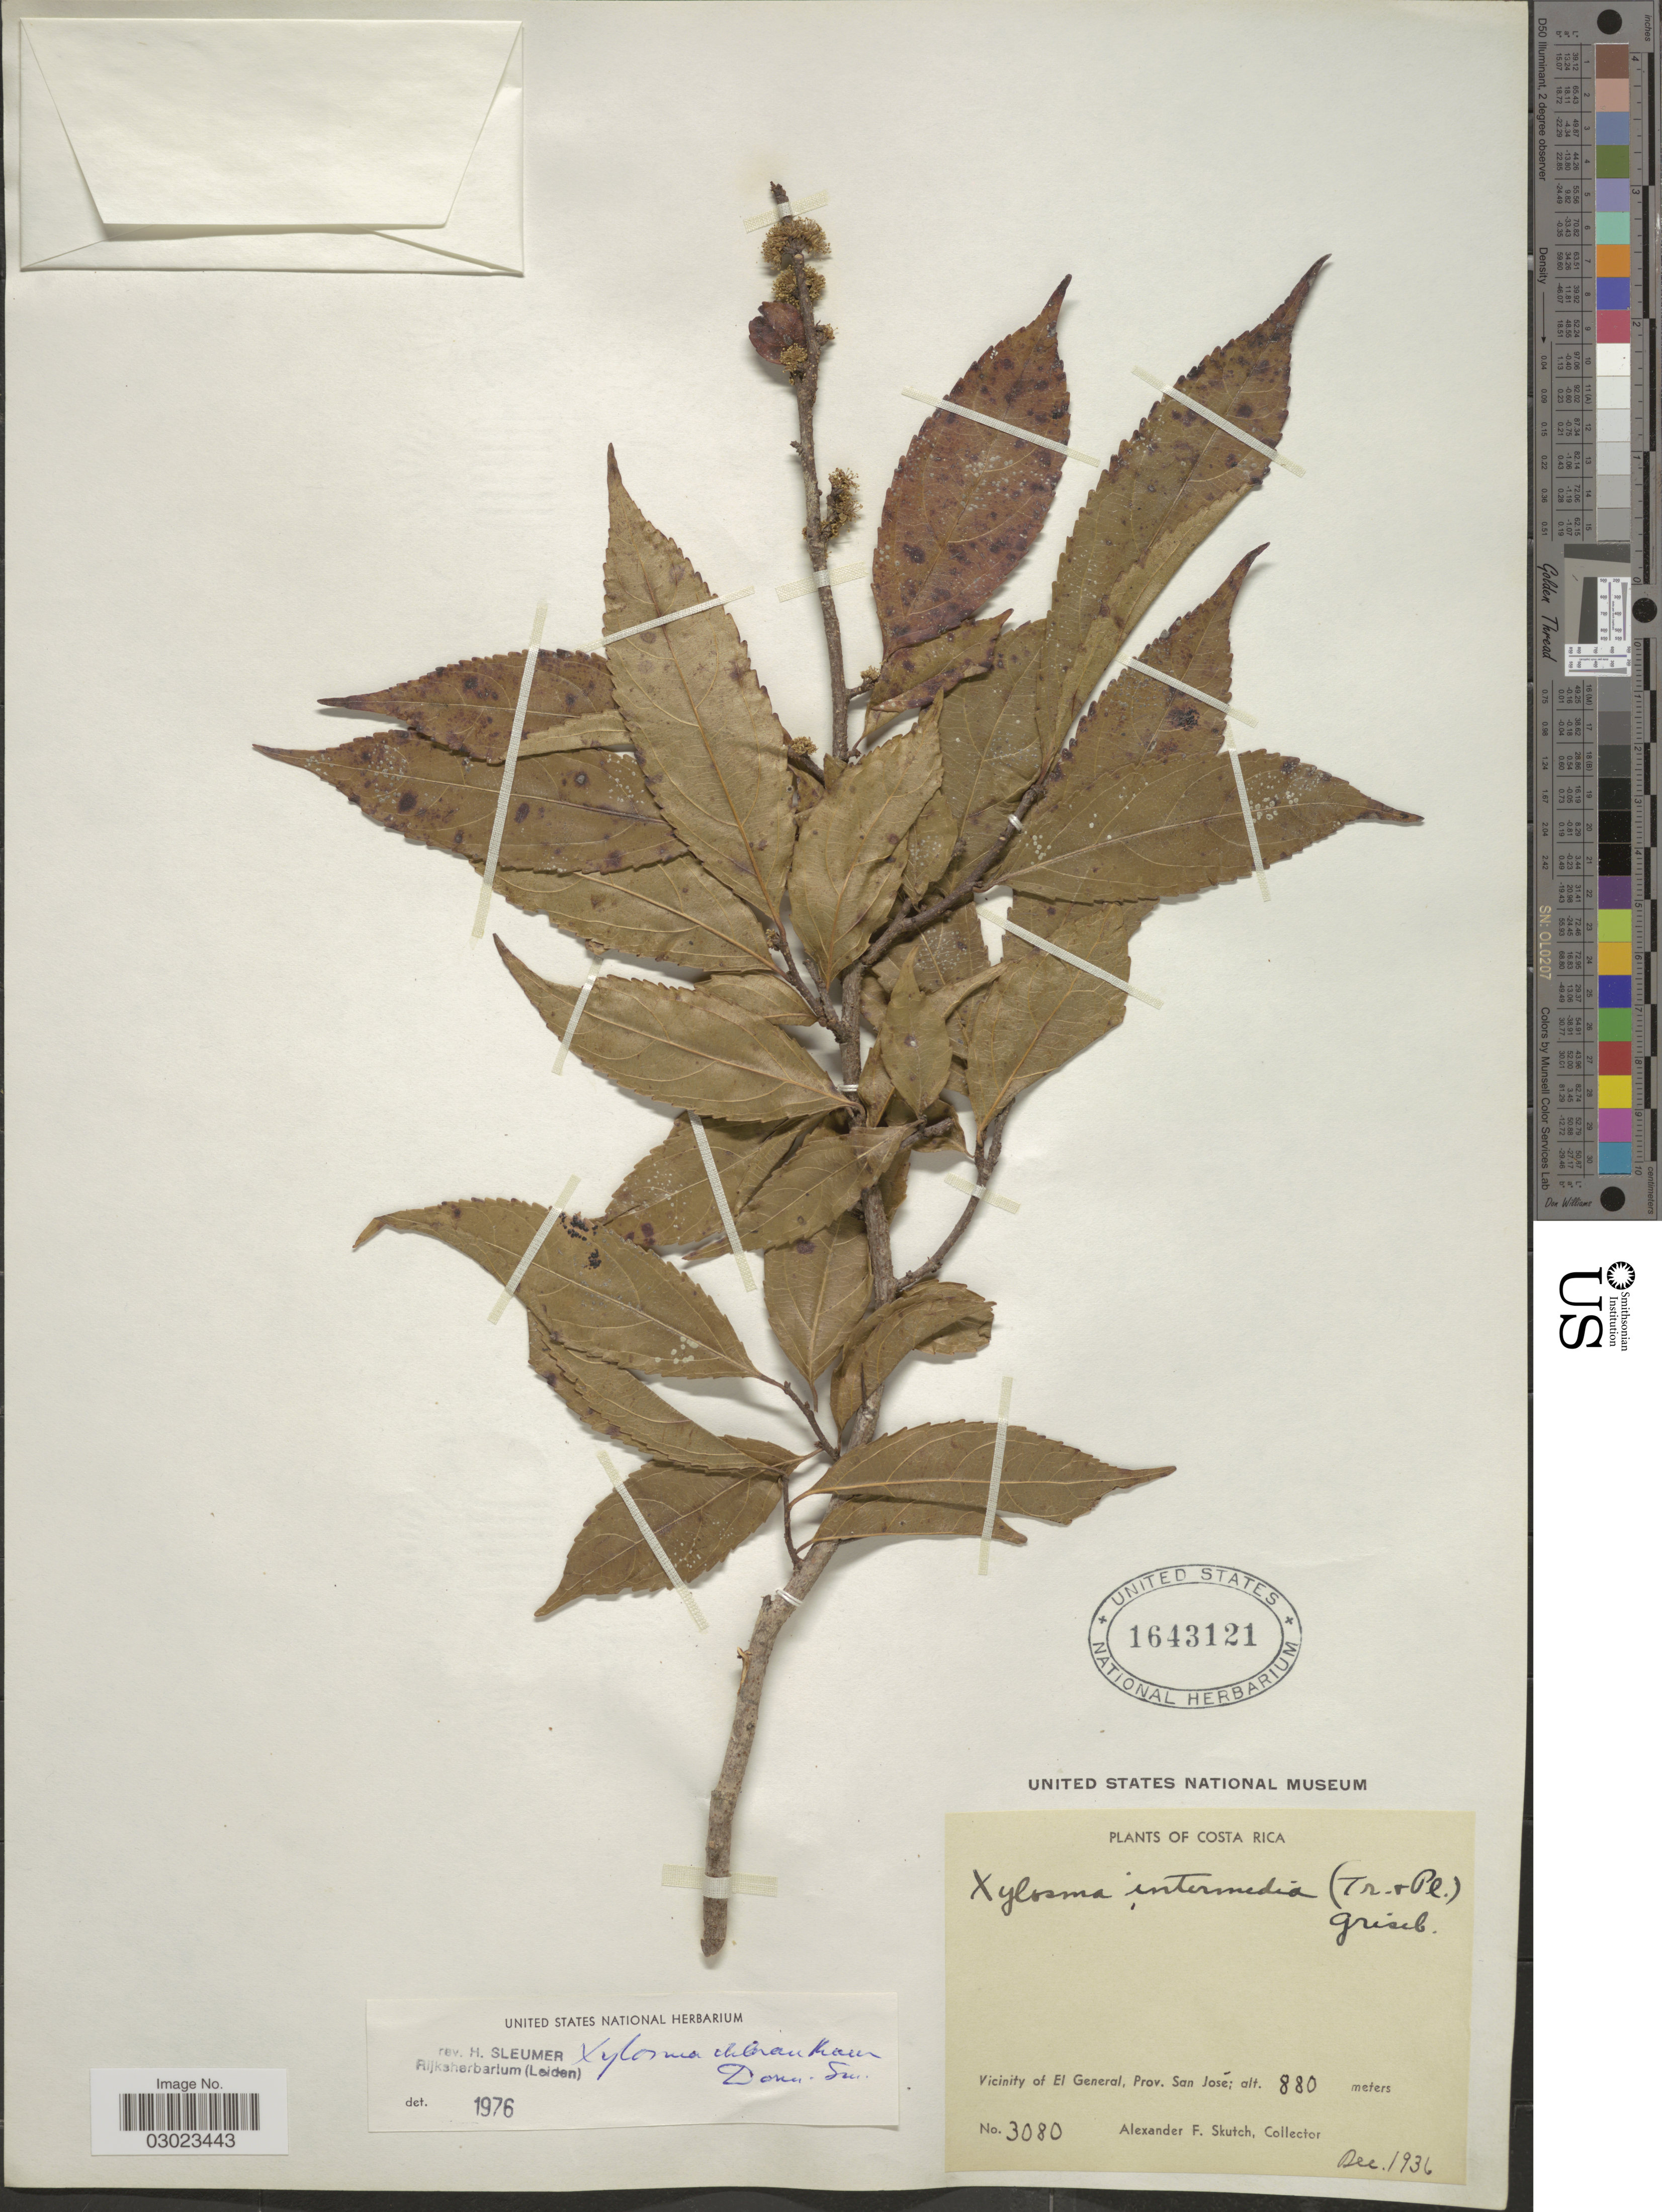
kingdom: Plantae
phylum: Tracheophyta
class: Magnoliopsida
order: Malpighiales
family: Salicaceae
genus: Xylosma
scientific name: Xylosma characantha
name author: Standl.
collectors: A. F. Skutch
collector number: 3080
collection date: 1936-12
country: Costa Rica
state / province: San José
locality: Vicinity of El General, Prov. San José.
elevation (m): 880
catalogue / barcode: US 1643121